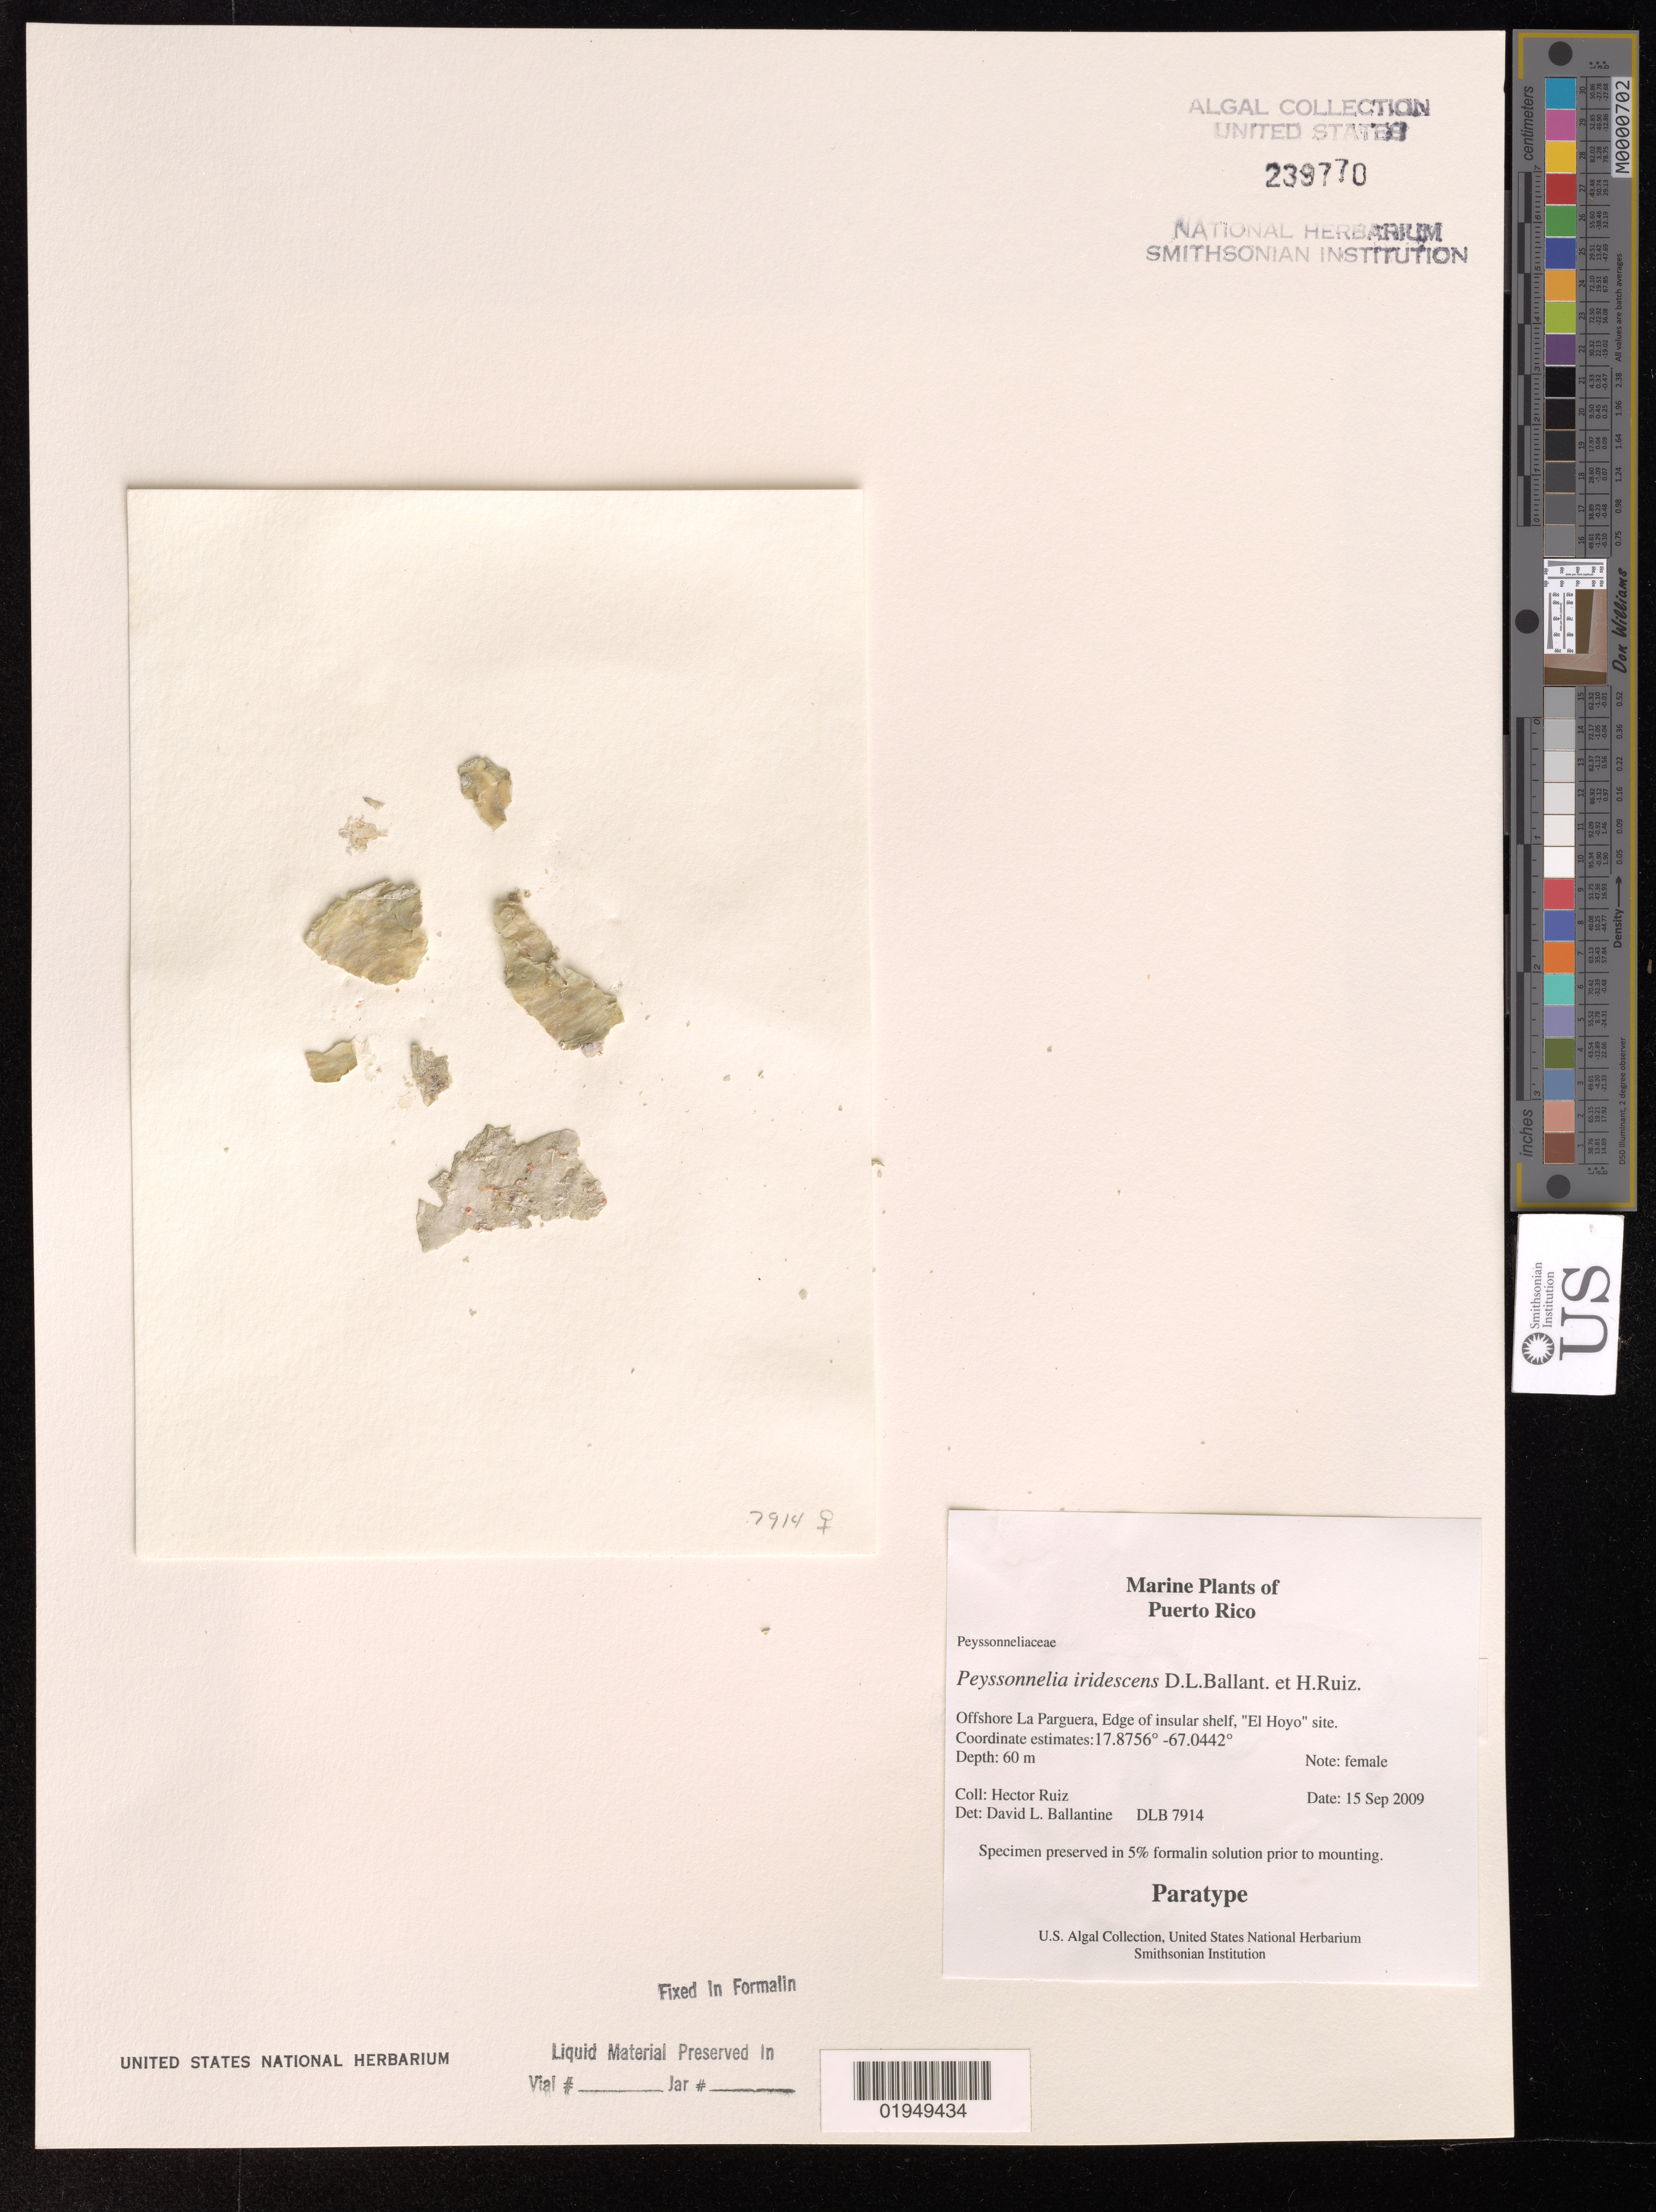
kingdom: Plantae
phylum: Rhodophyta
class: Florideophyceae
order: Peyssonneliales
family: Peyssonneliaceae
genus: Peyssonnelia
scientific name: Peyssonnelia iridescens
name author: D.L. Ballant. & H.Ruiz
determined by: Ballentine, D. L.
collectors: H. Ruiz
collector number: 7914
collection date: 2009-09-15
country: Puerto Rico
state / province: Parguera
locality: Offshore, La Parguera, Edge of insular shelf, "El Hoyo" site.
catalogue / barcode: US 239770